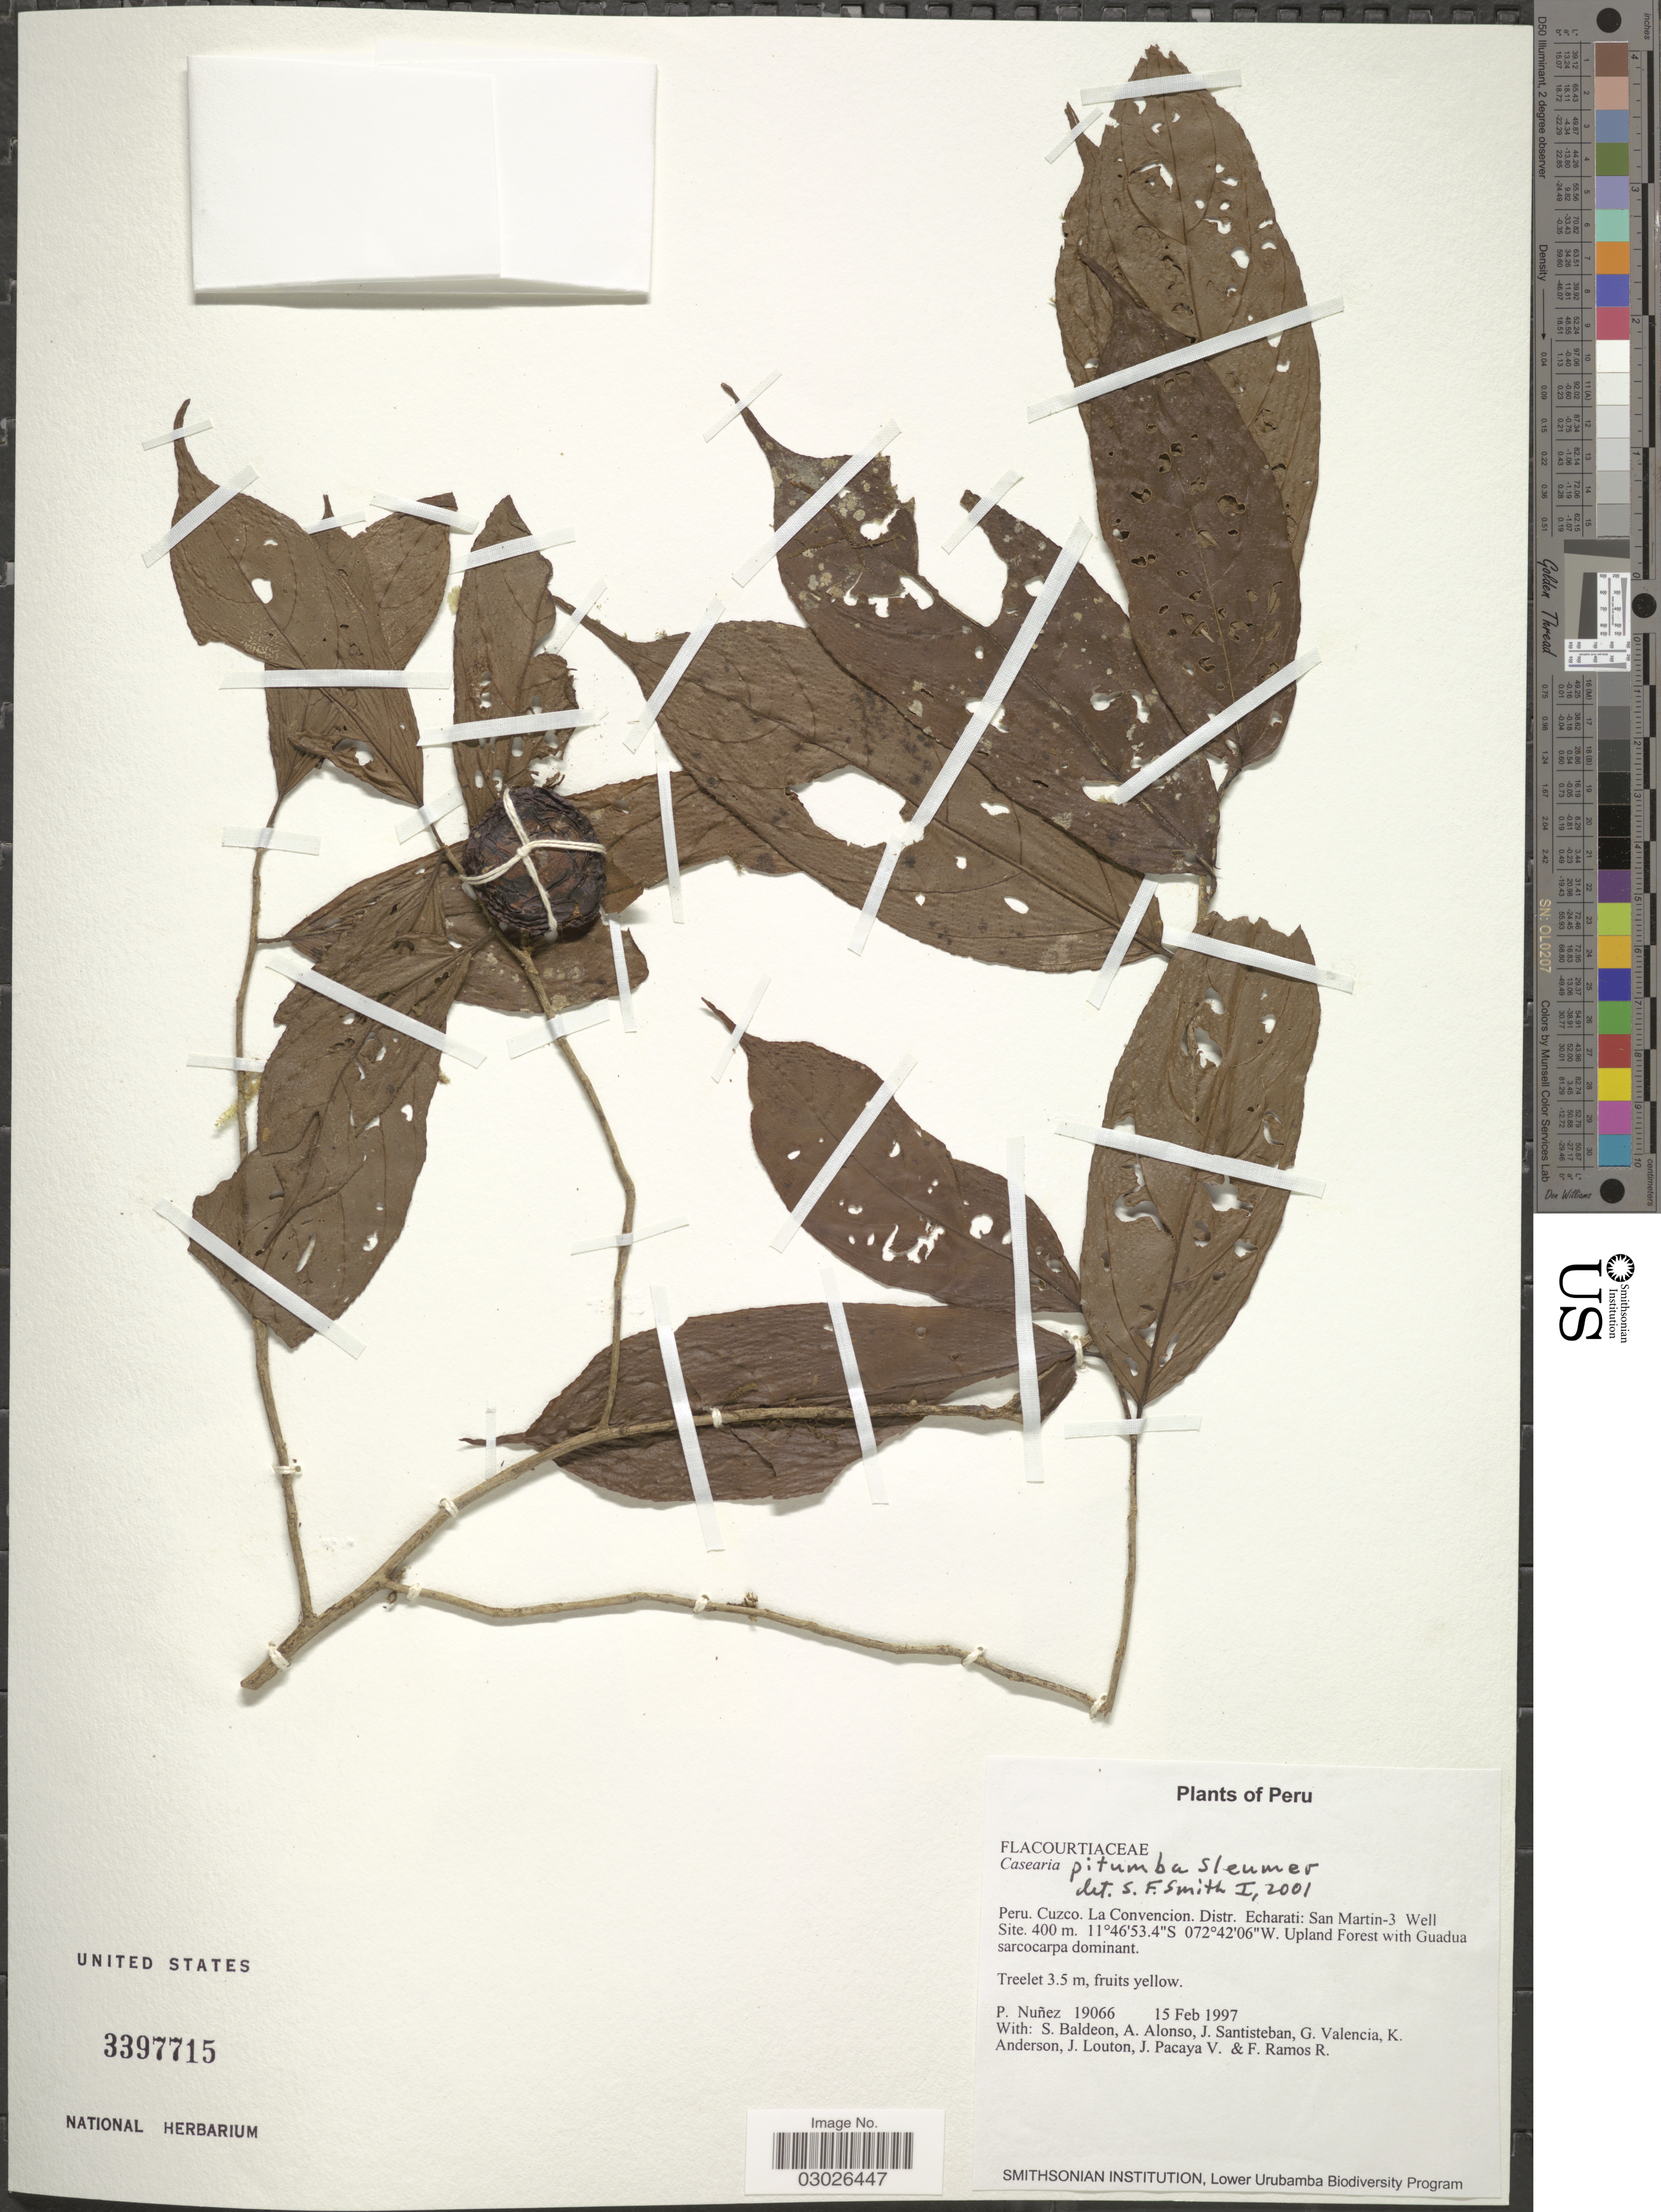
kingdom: Plantae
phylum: Tracheophyta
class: Magnoliopsida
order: Malpighiales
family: Salicaceae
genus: Casearia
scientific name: Casearia pitumba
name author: Sleumer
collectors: P. Nuñez V., S. Baldeon, A. Alonso, J. Santisteban & et al.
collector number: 19066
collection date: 1997-02-15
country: Peru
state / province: Cusco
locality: Cuzco. La Convencion. Distr. Echarati: San Martin- 3 Well Site.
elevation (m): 400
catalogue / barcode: US 3397715